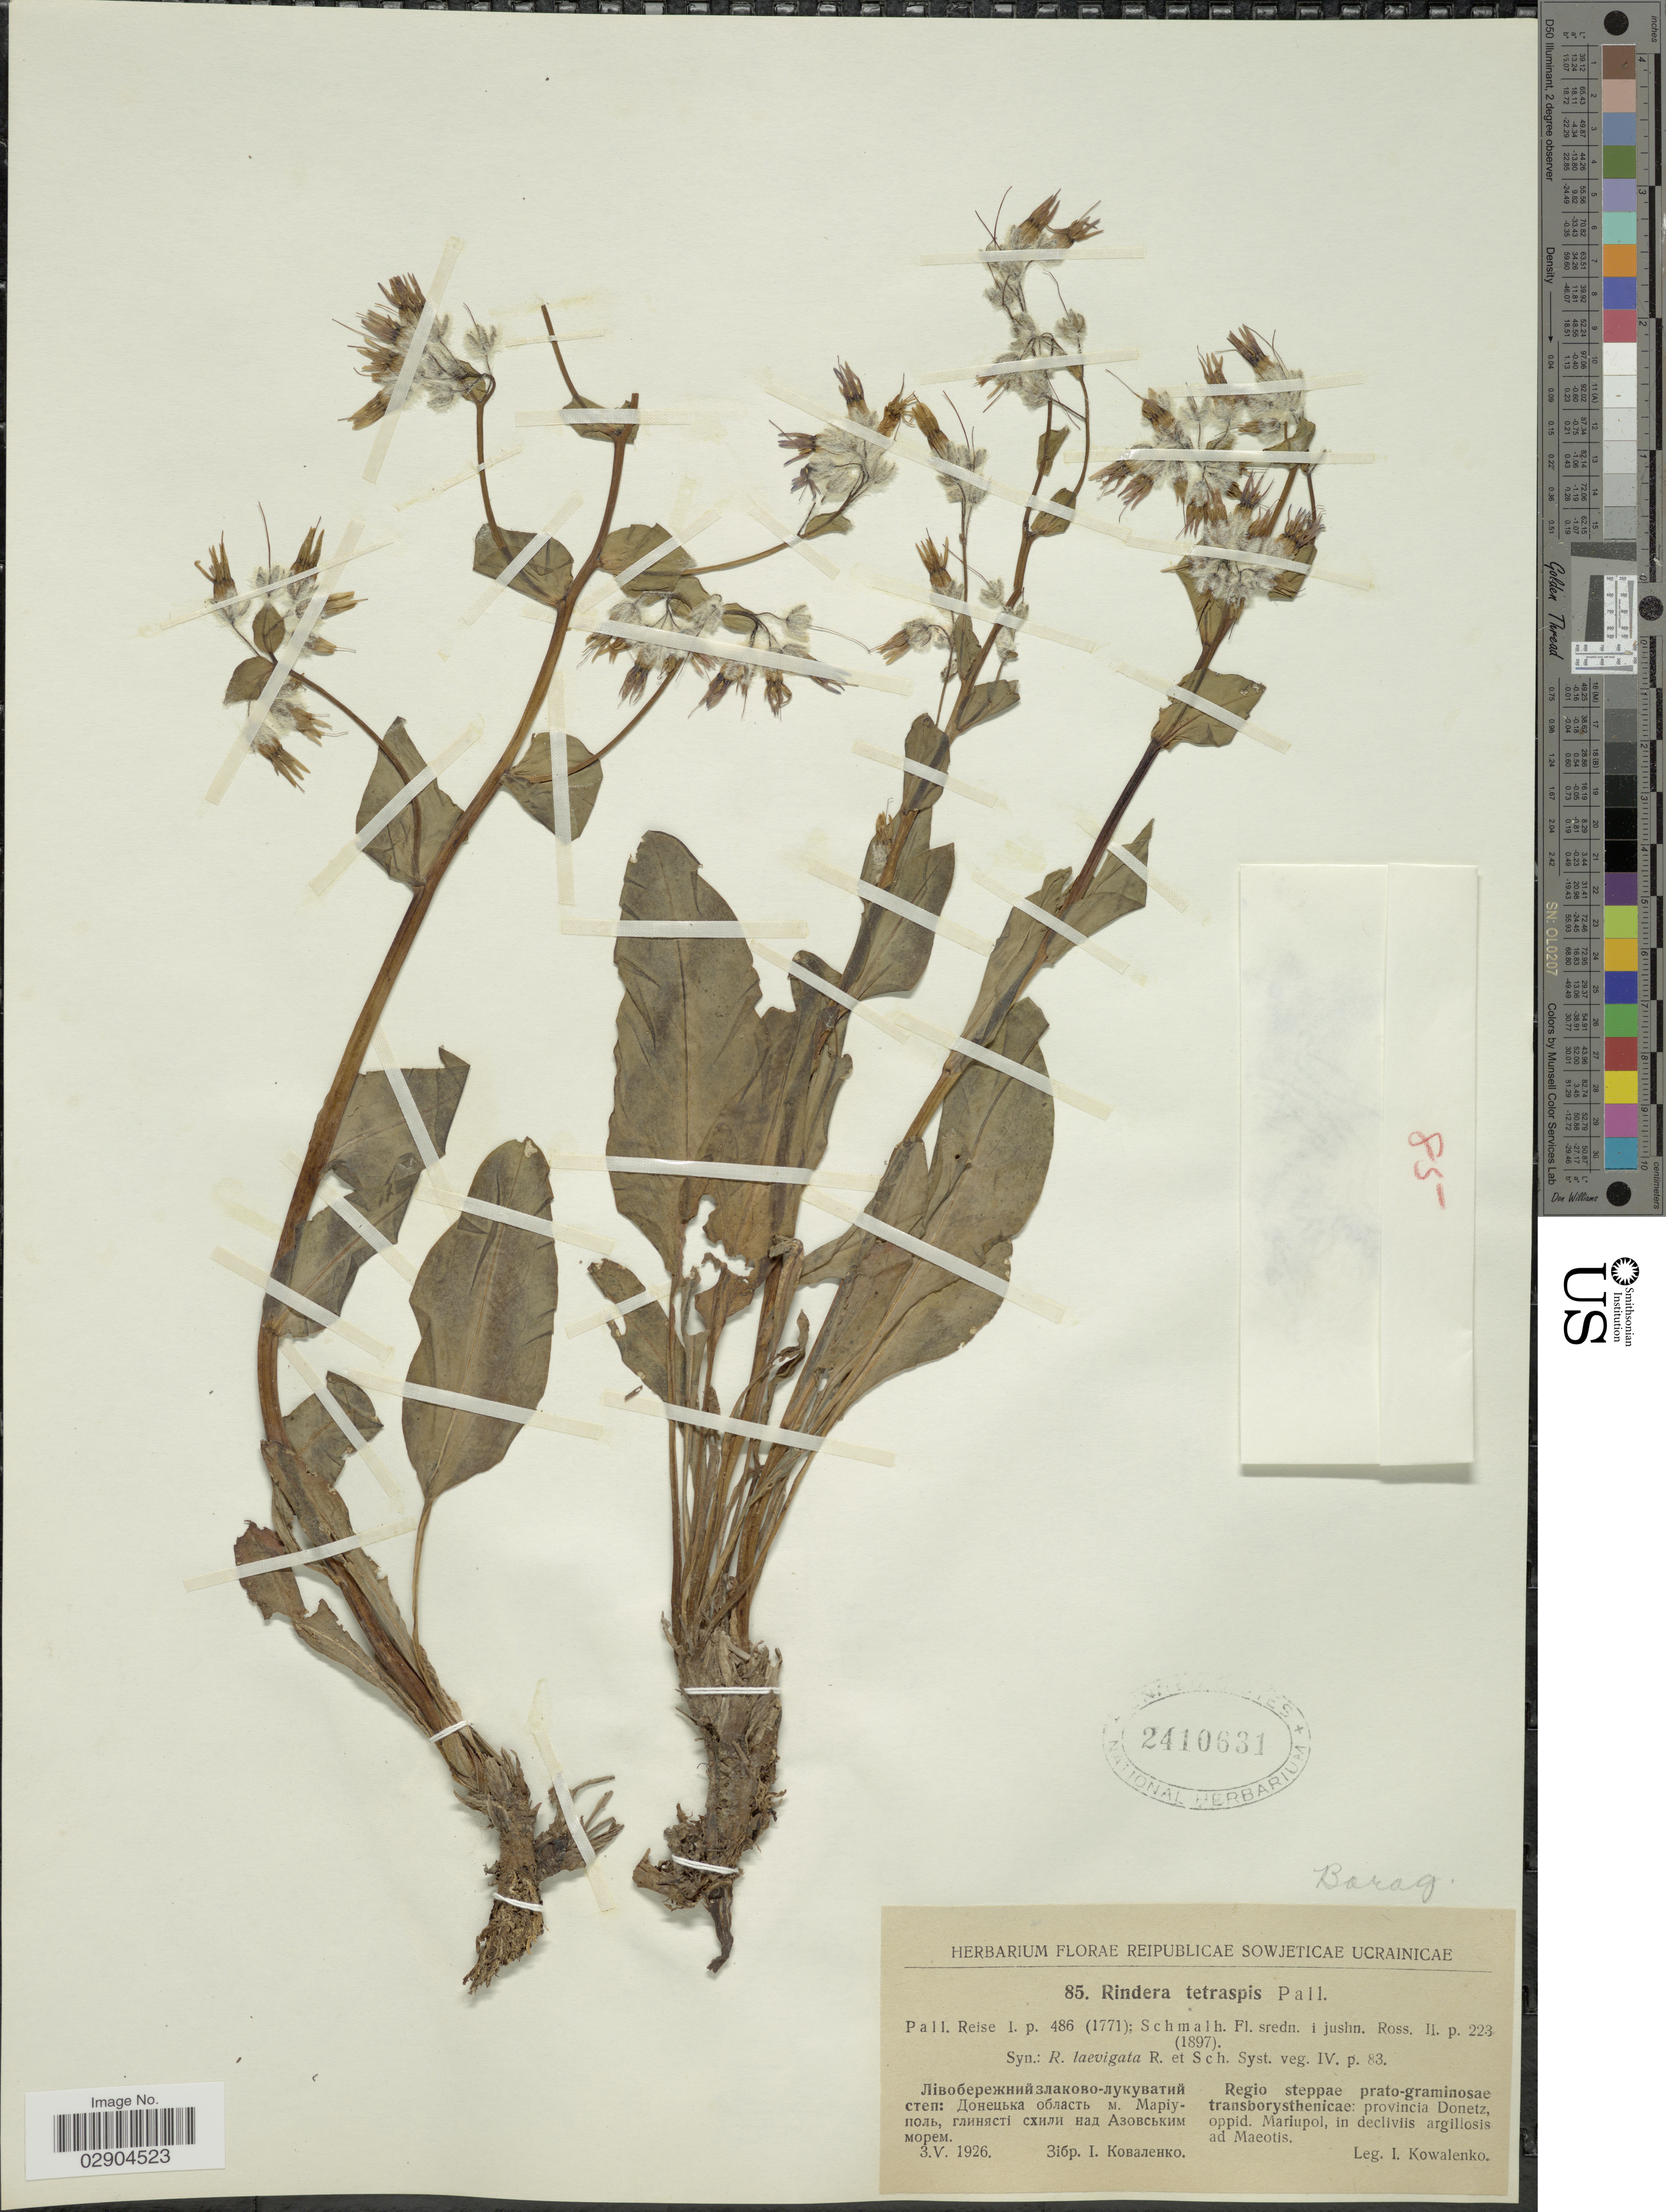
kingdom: Plantae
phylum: Tracheophyta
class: Magnoliopsida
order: Boraginales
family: Boraginaceae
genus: Rindera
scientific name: Rindera tetraspis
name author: Pall.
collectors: I. Kowalenko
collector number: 85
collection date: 1926-05-03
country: Ukraine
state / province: Donets'k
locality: Reipublicae Sowjeticae Ucrainicae. Regio steppae prato-graminosae transborysthenicae: provincia Donetz, oppid. mariupol, in decliviis argillosis ad Maeotis.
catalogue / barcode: US 2410631